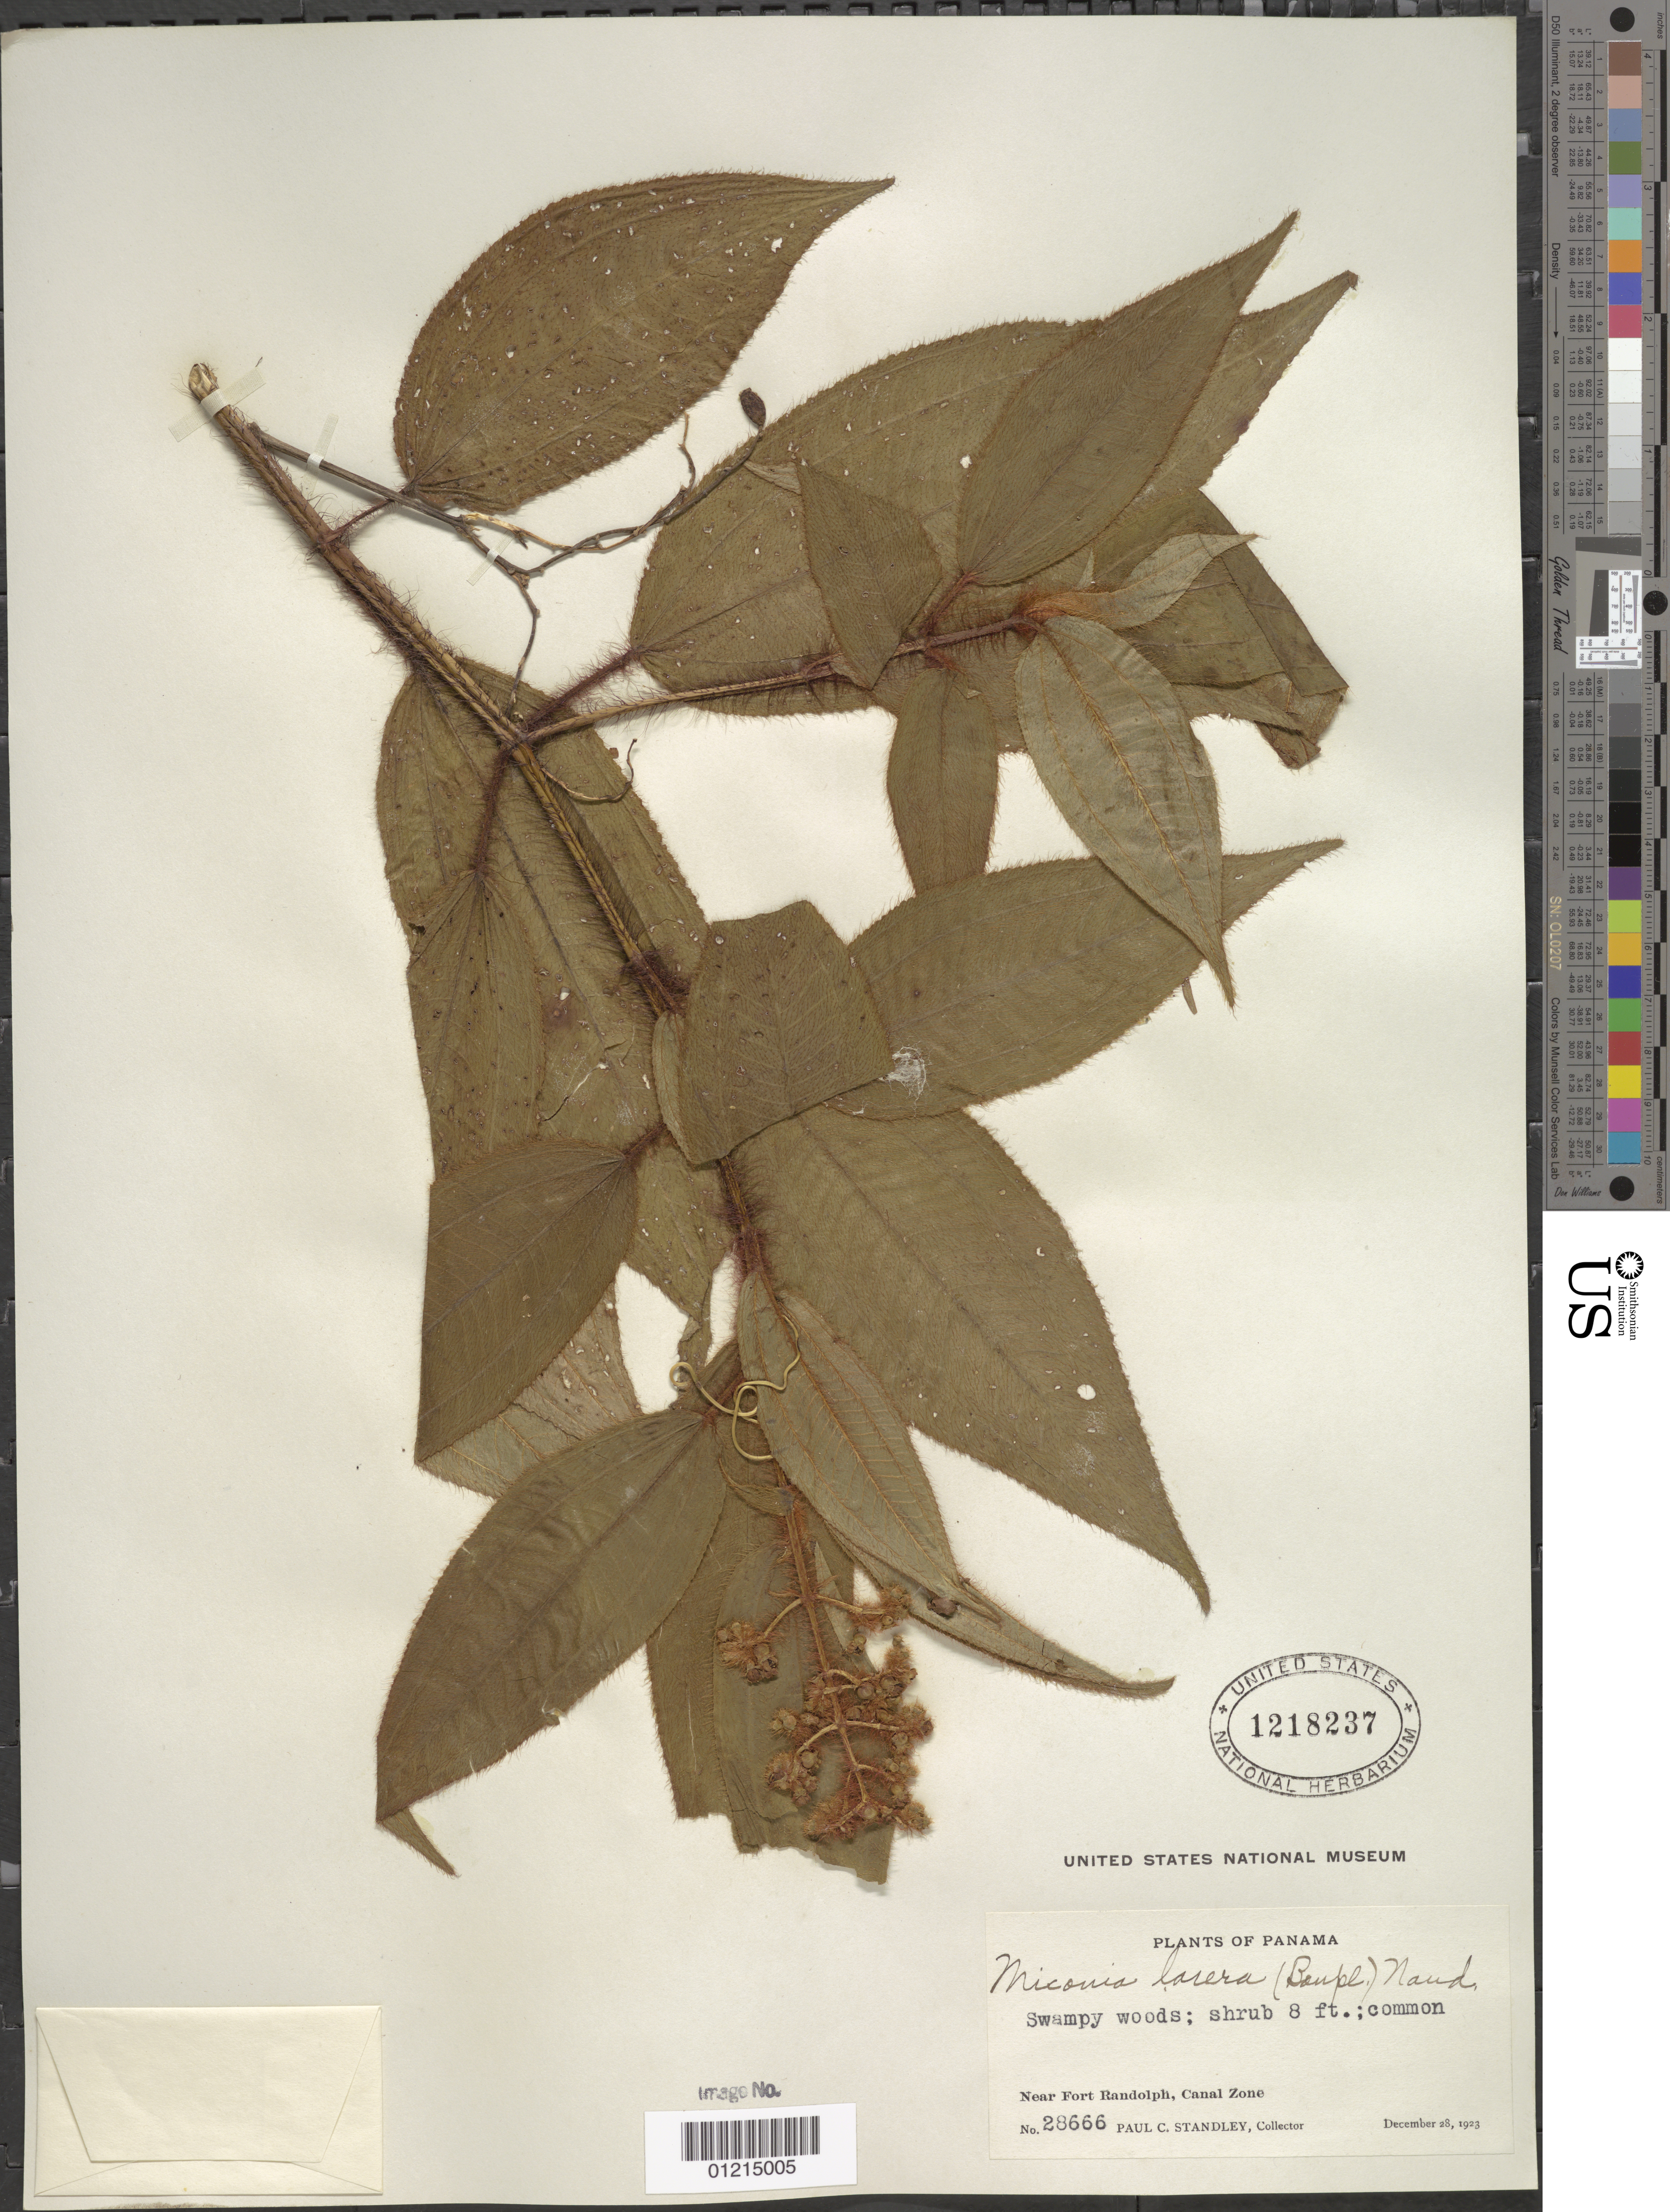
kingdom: Plantae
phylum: Tracheophyta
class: Magnoliopsida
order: Myrtales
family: Melastomataceae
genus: Miconia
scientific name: Miconia lacera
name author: (Bonpl.) Naudin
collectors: P. C. Standley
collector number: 28666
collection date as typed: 28 Dec 1923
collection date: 1923-12-28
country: Panama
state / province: Colón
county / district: Canal Zone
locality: Near Fort Randolph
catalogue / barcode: US 1218237